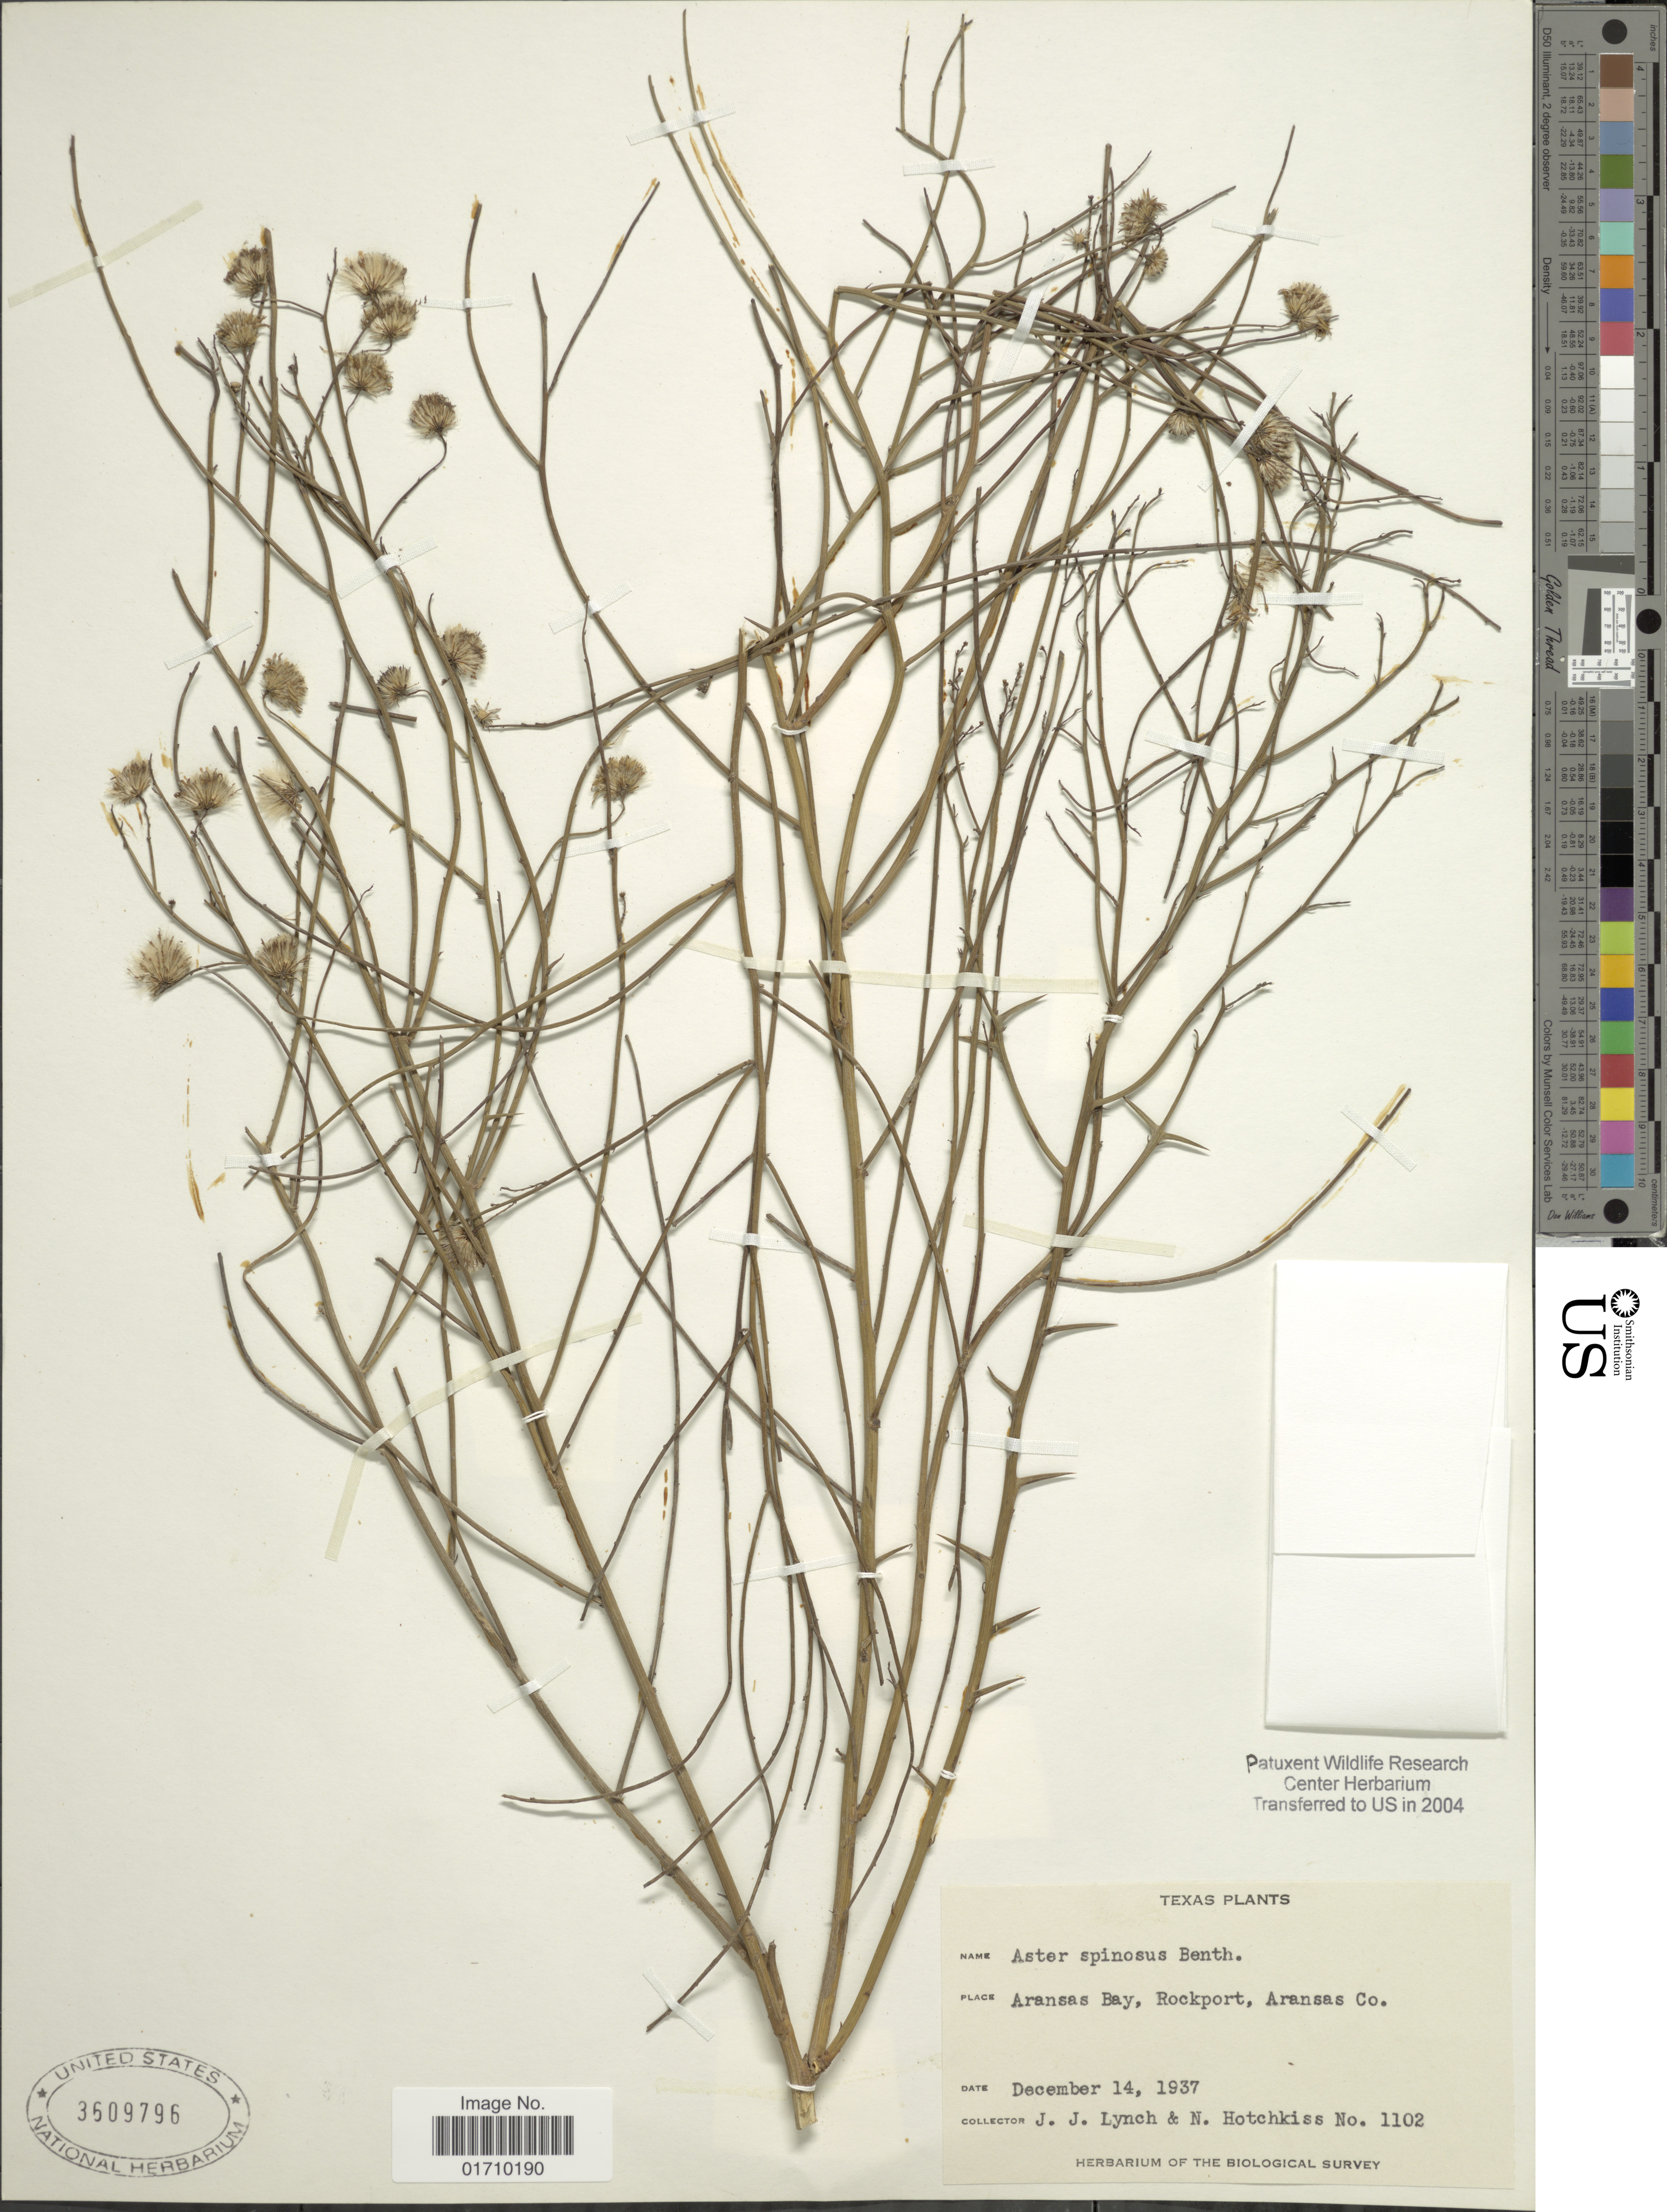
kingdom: Plantae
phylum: Tracheophyta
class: Magnoliopsida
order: Asterales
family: Asteraceae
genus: Chloracantha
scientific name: Chloracantha spinosa var. spinosa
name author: (Benth.) G.L. Nesom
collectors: J. Lynch & N. Hotchkiss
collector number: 1102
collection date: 1937-12-14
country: United States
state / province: Texas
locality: Aransas Bay, Rockport, Aransas Co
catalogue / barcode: US 3609796